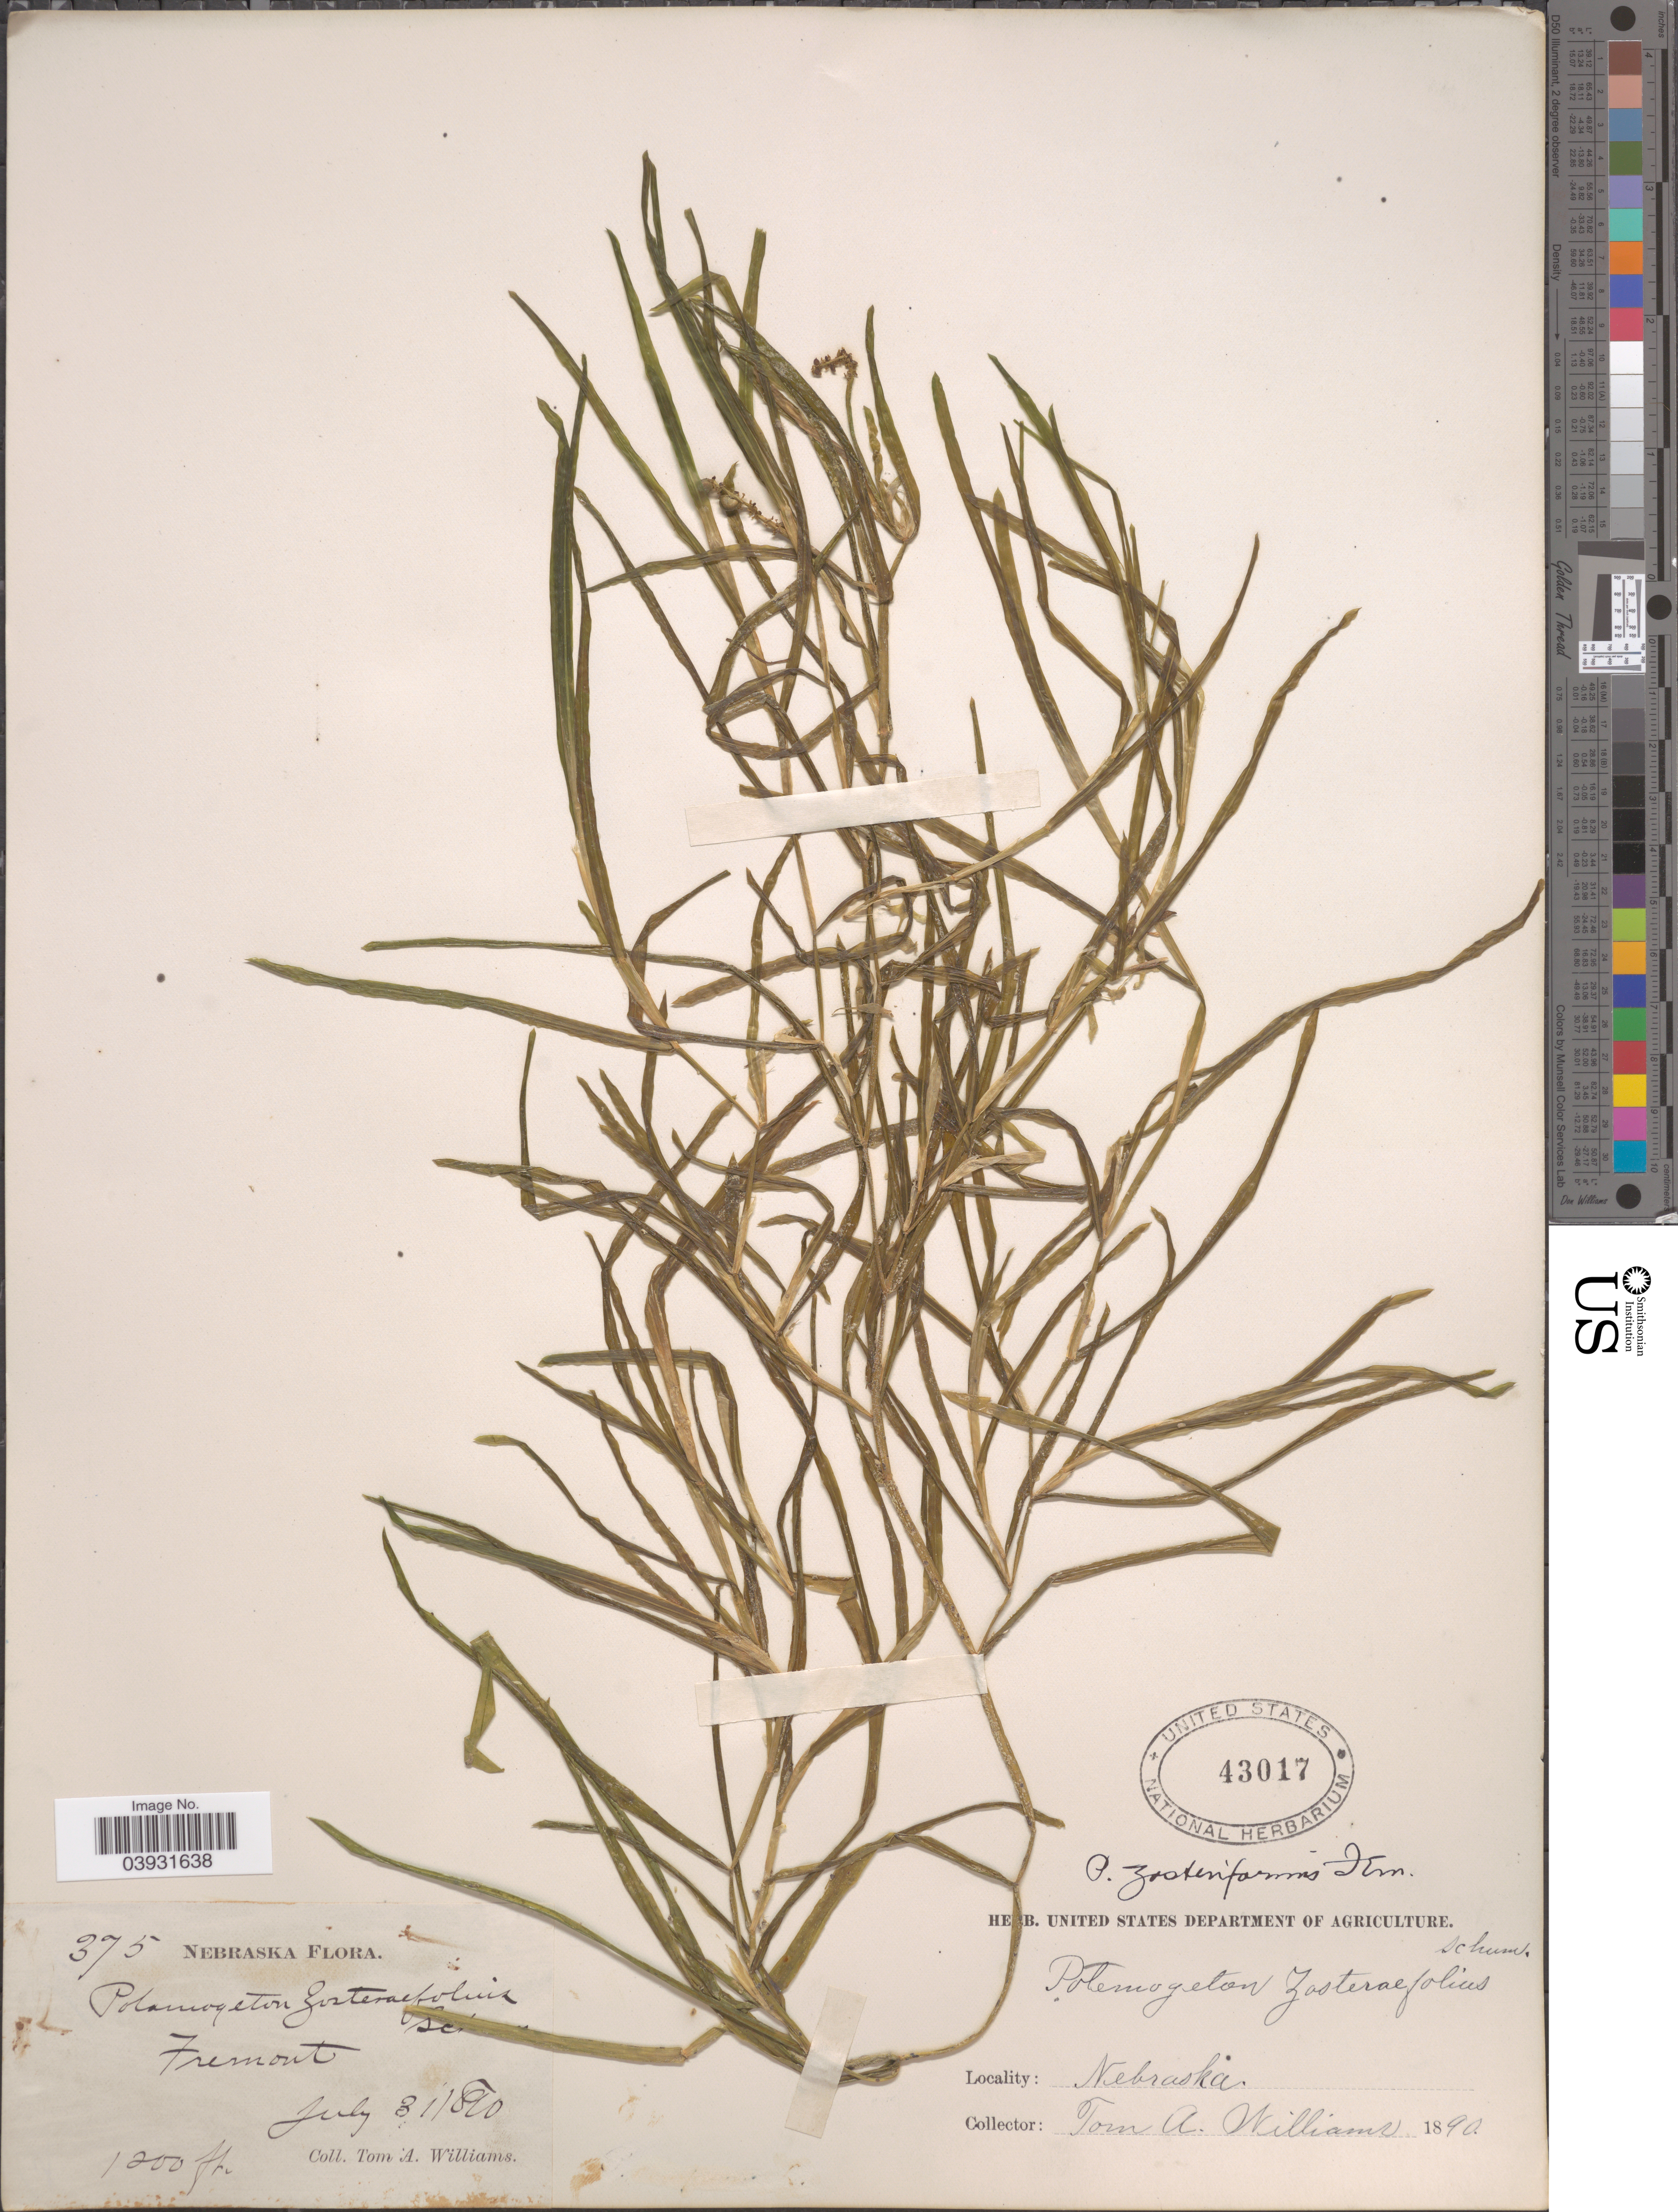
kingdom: Plantae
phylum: Tracheophyta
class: Liliopsida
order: Alismatales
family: Potamogetonaceae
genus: Potamogeton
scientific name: Potamogeton zosterifolius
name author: Schumach.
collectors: T. A. Williams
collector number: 375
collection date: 1890-07-31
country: United States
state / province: Nebraska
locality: Fremont.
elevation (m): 366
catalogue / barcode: US 43017